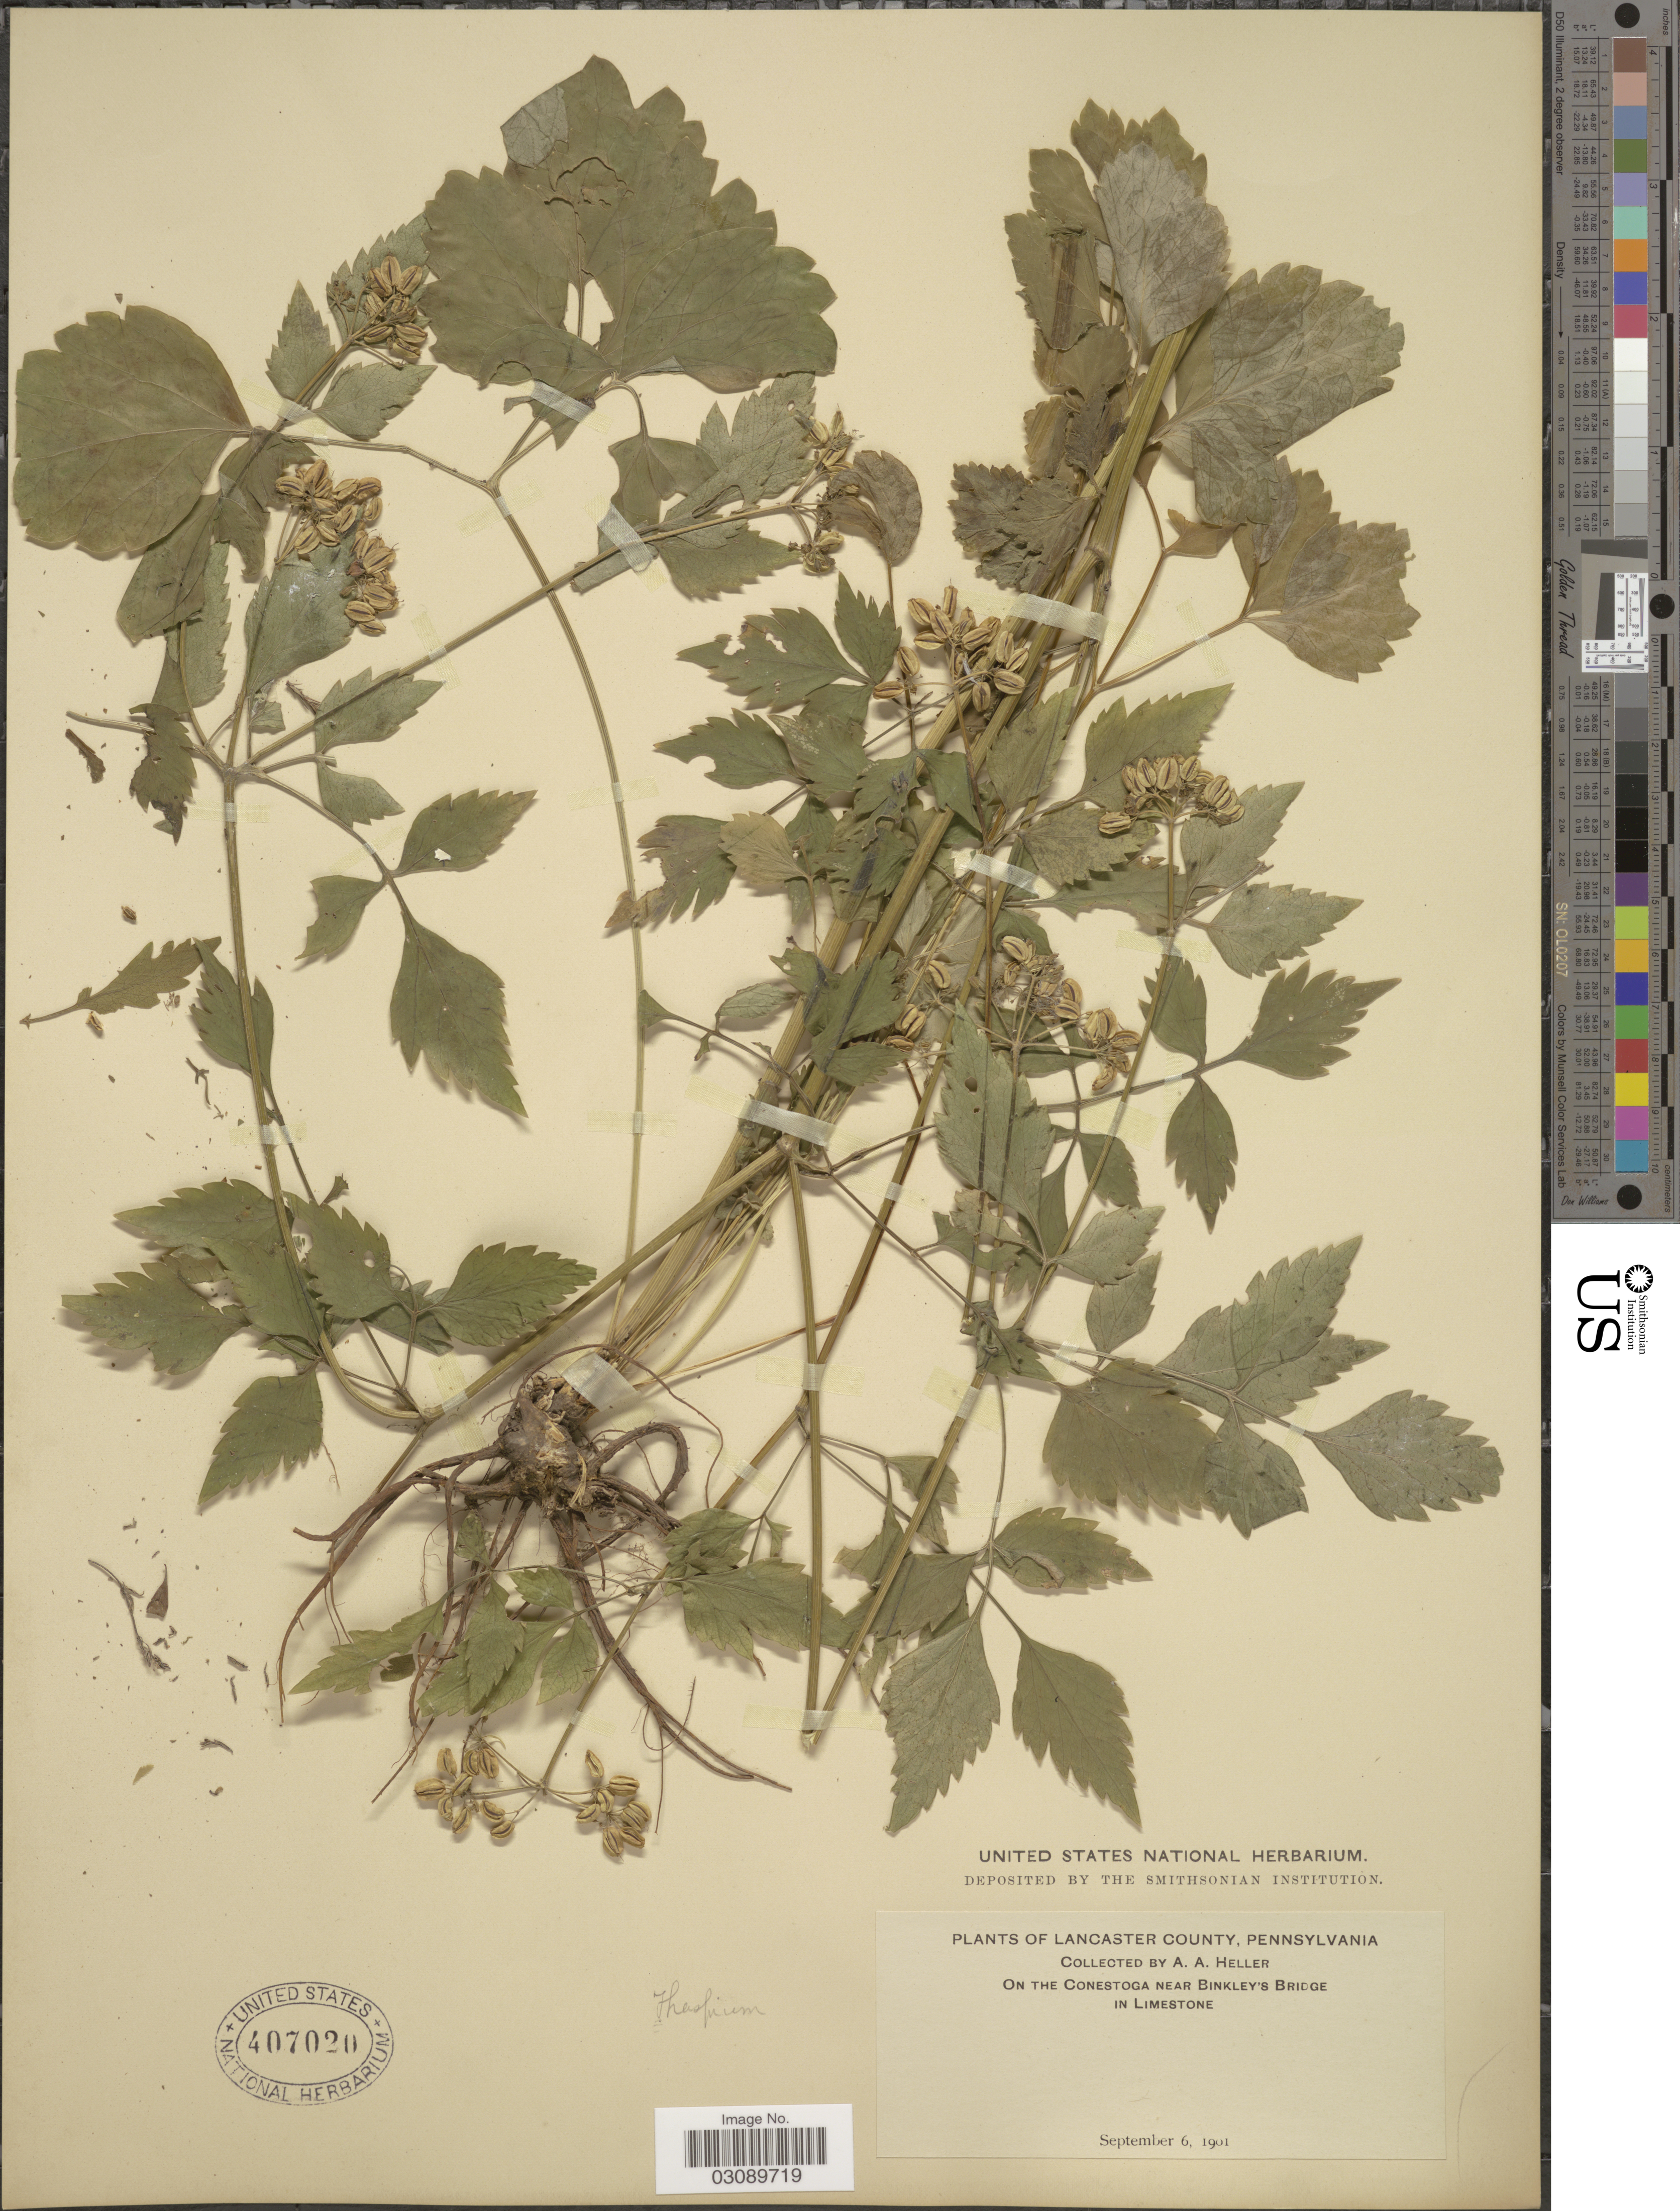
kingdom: Plantae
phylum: Tracheophyta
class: Magnoliopsida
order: Apiales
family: Apiaceae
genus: Thaspium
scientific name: Thaspium sp.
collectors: A. A. Heller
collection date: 1901-09-06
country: United States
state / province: Pennsylvania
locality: Lancaster County. On the Conestoga near Binkley's Bridge, in limestone.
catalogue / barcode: US 407020